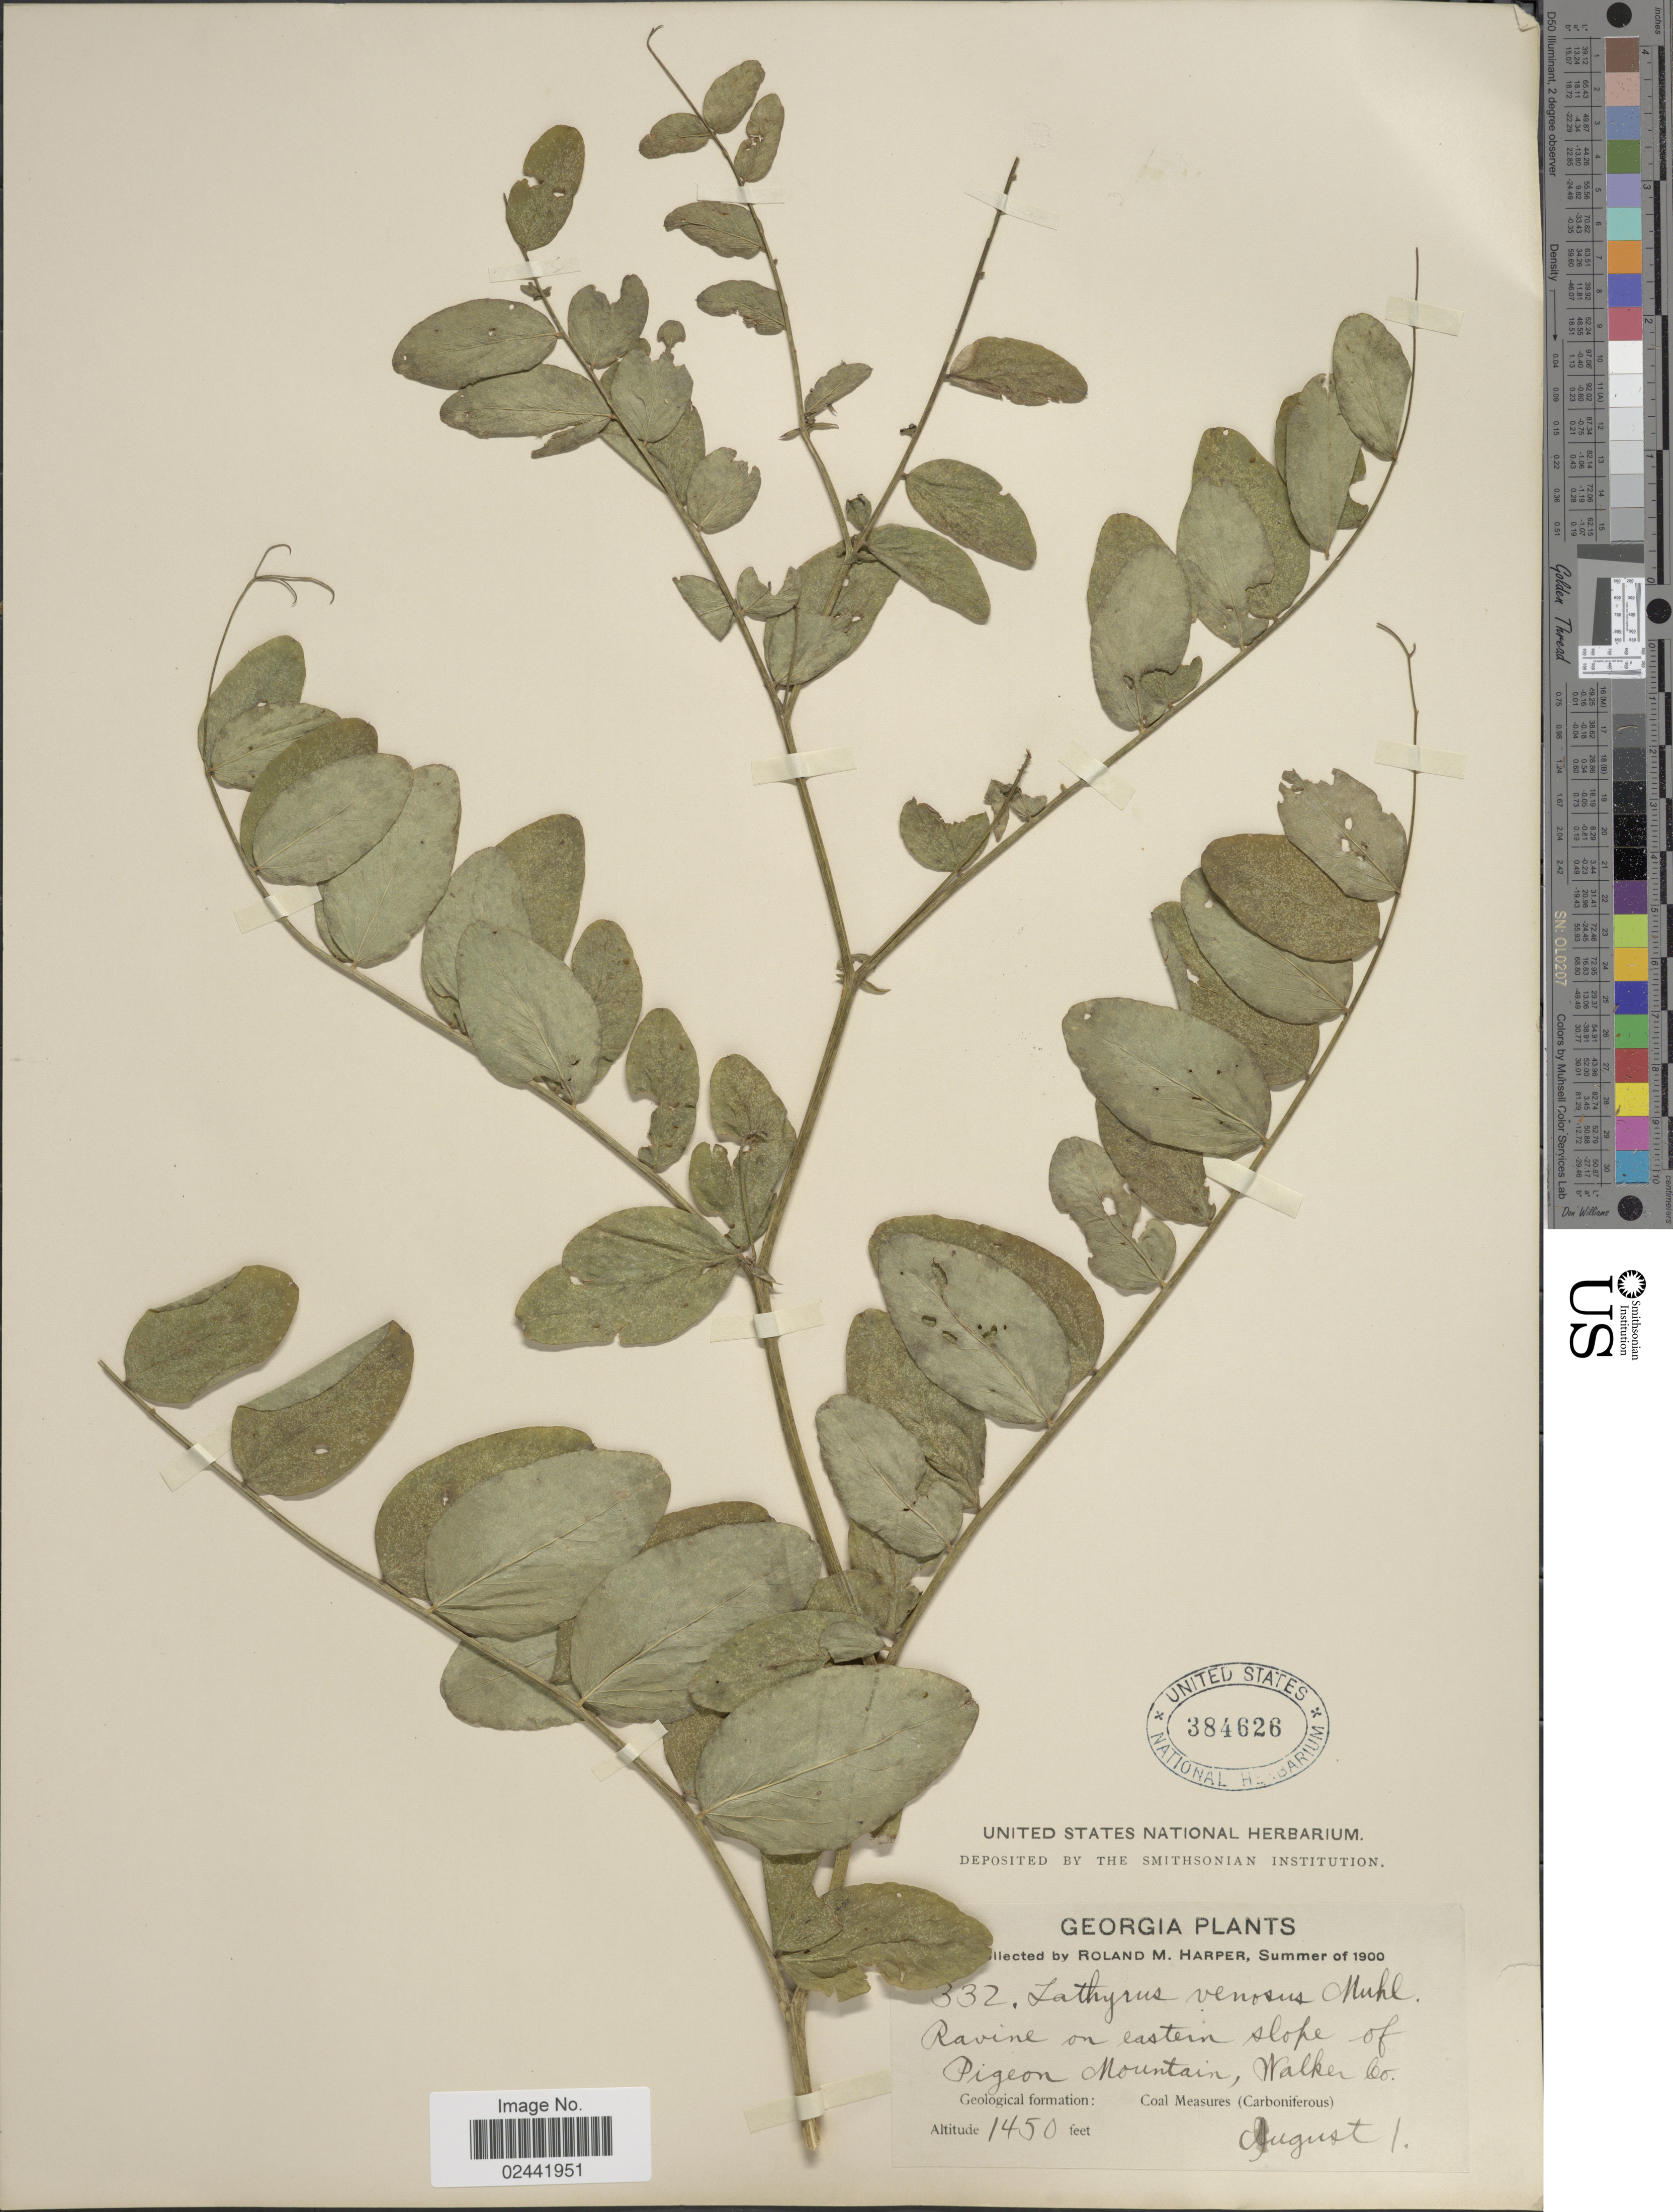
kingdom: Plantae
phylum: Tracheophyta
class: Magnoliopsida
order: Fabales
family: Fabaceae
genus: Lathyrus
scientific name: Lathyrus venosus var. intonsus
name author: Butters & H. St. John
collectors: R. M. Harper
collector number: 332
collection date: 1900-08-01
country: United States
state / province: Georgia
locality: Ravine on eastern slope of Pigeon Mountain, Walker Co. Geological formation: Coal Measures (Carboniferous)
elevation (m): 442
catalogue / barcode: US 384626